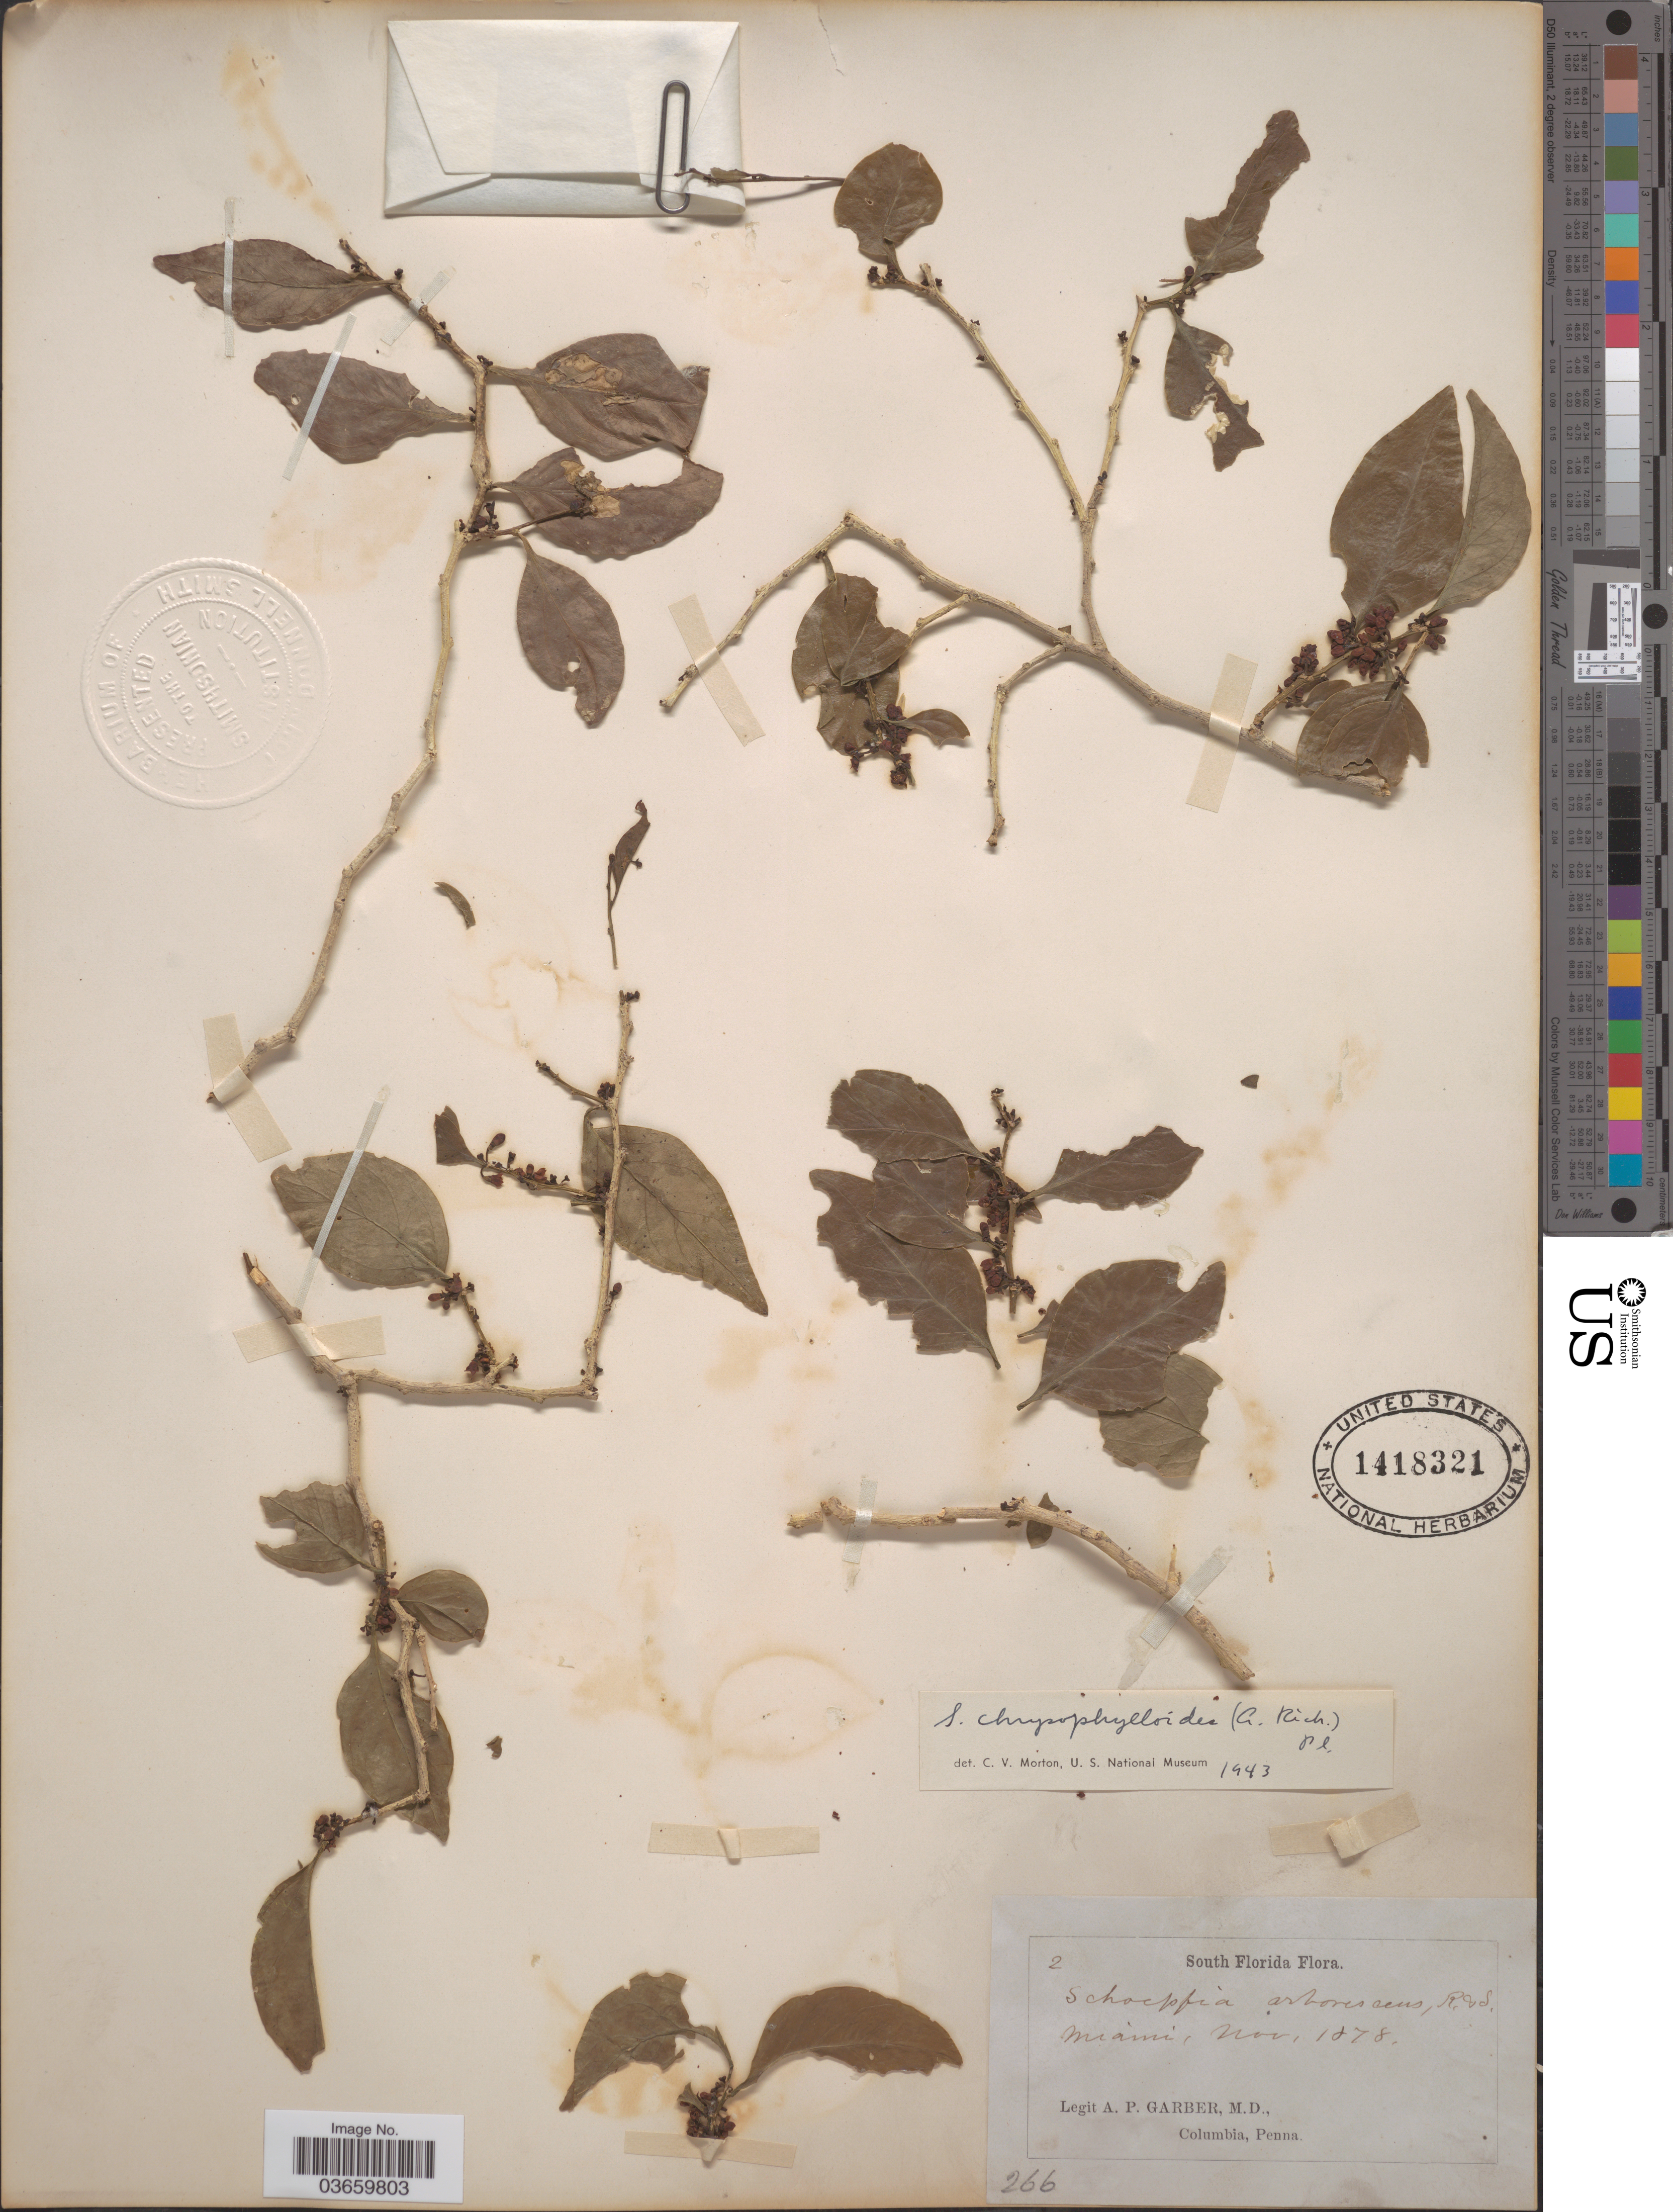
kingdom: Plantae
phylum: Tracheophyta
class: Magnoliopsida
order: Santalales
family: Schoepfiaceae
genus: Schoepfia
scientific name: Schoepfia chrysophylloides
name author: (A. Rich.) Planch.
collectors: A. P. Garber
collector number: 2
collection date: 1878-11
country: United States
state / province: Florida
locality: South Florida. Miami.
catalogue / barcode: US 1418321